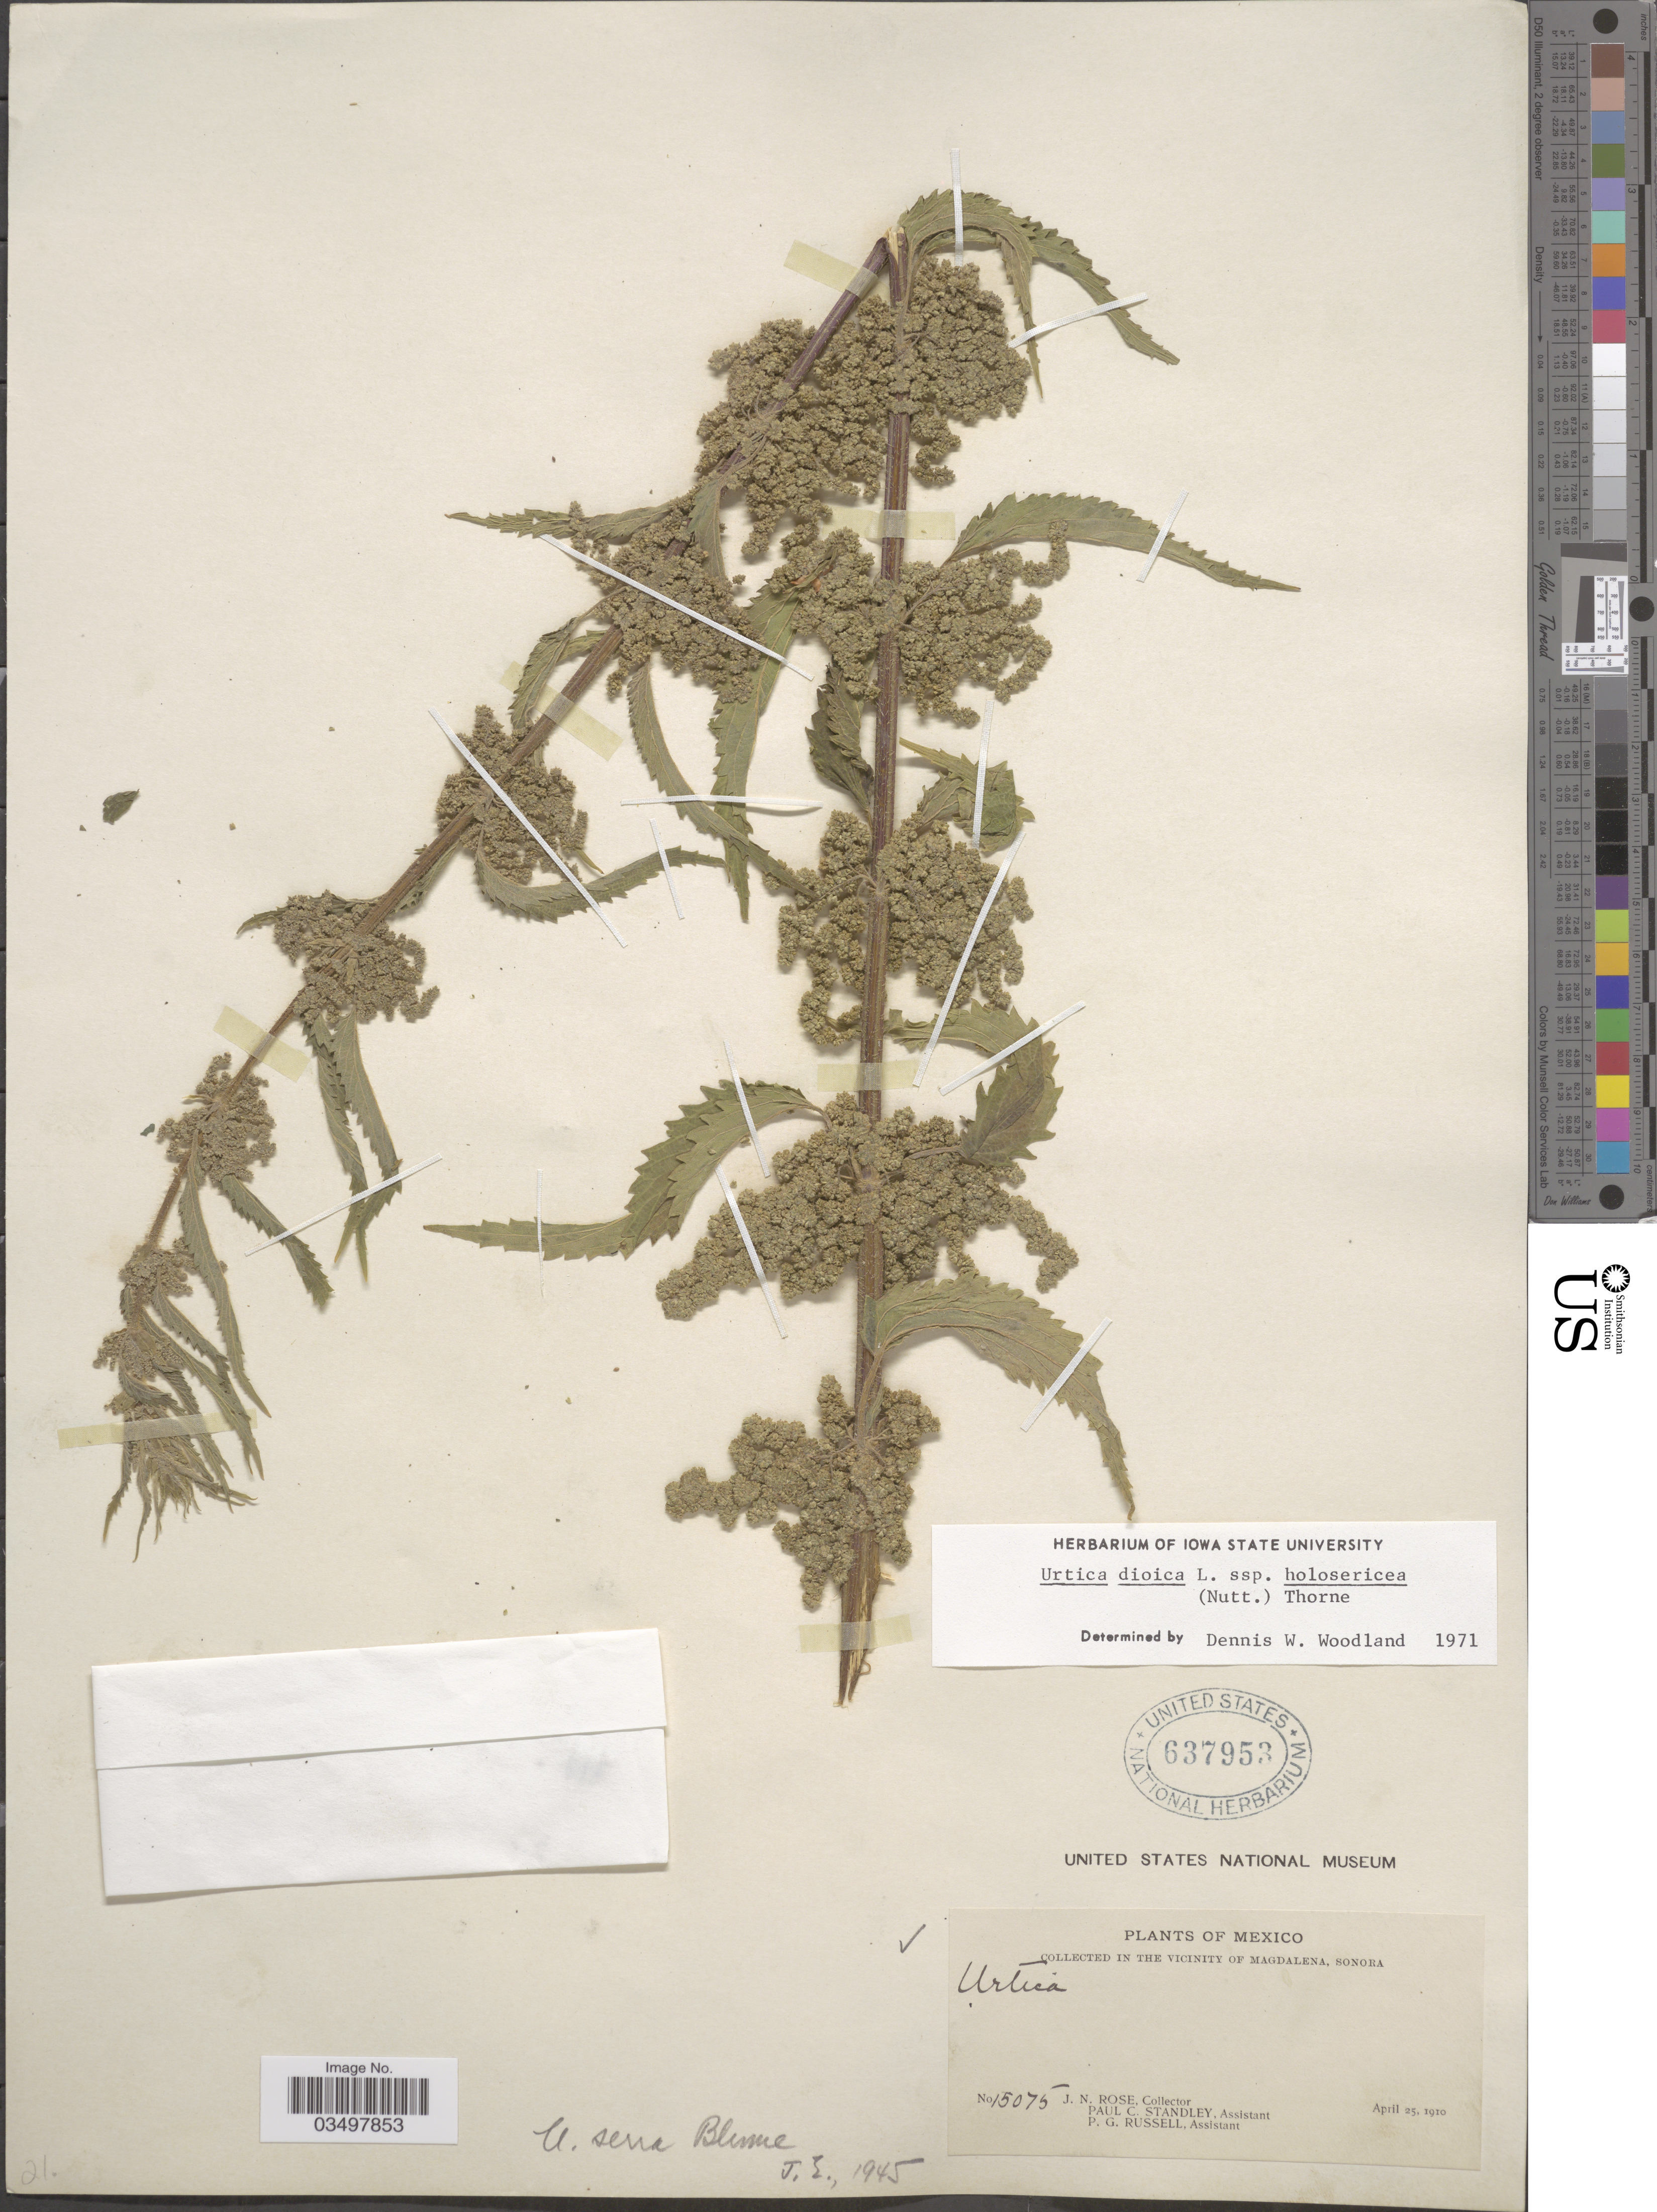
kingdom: Plantae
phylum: Tracheophyta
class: Magnoliopsida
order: Rosales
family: Urticaceae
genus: Urtica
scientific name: Urtica dioica subsp. holosericea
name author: (Nutt.) Thorne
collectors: J. N. Rose, P. C. Standley & P. G. Russell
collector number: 15075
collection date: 1910-04-25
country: Mexico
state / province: Sonora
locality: Vicinity of Magdalena.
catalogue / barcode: US 637953